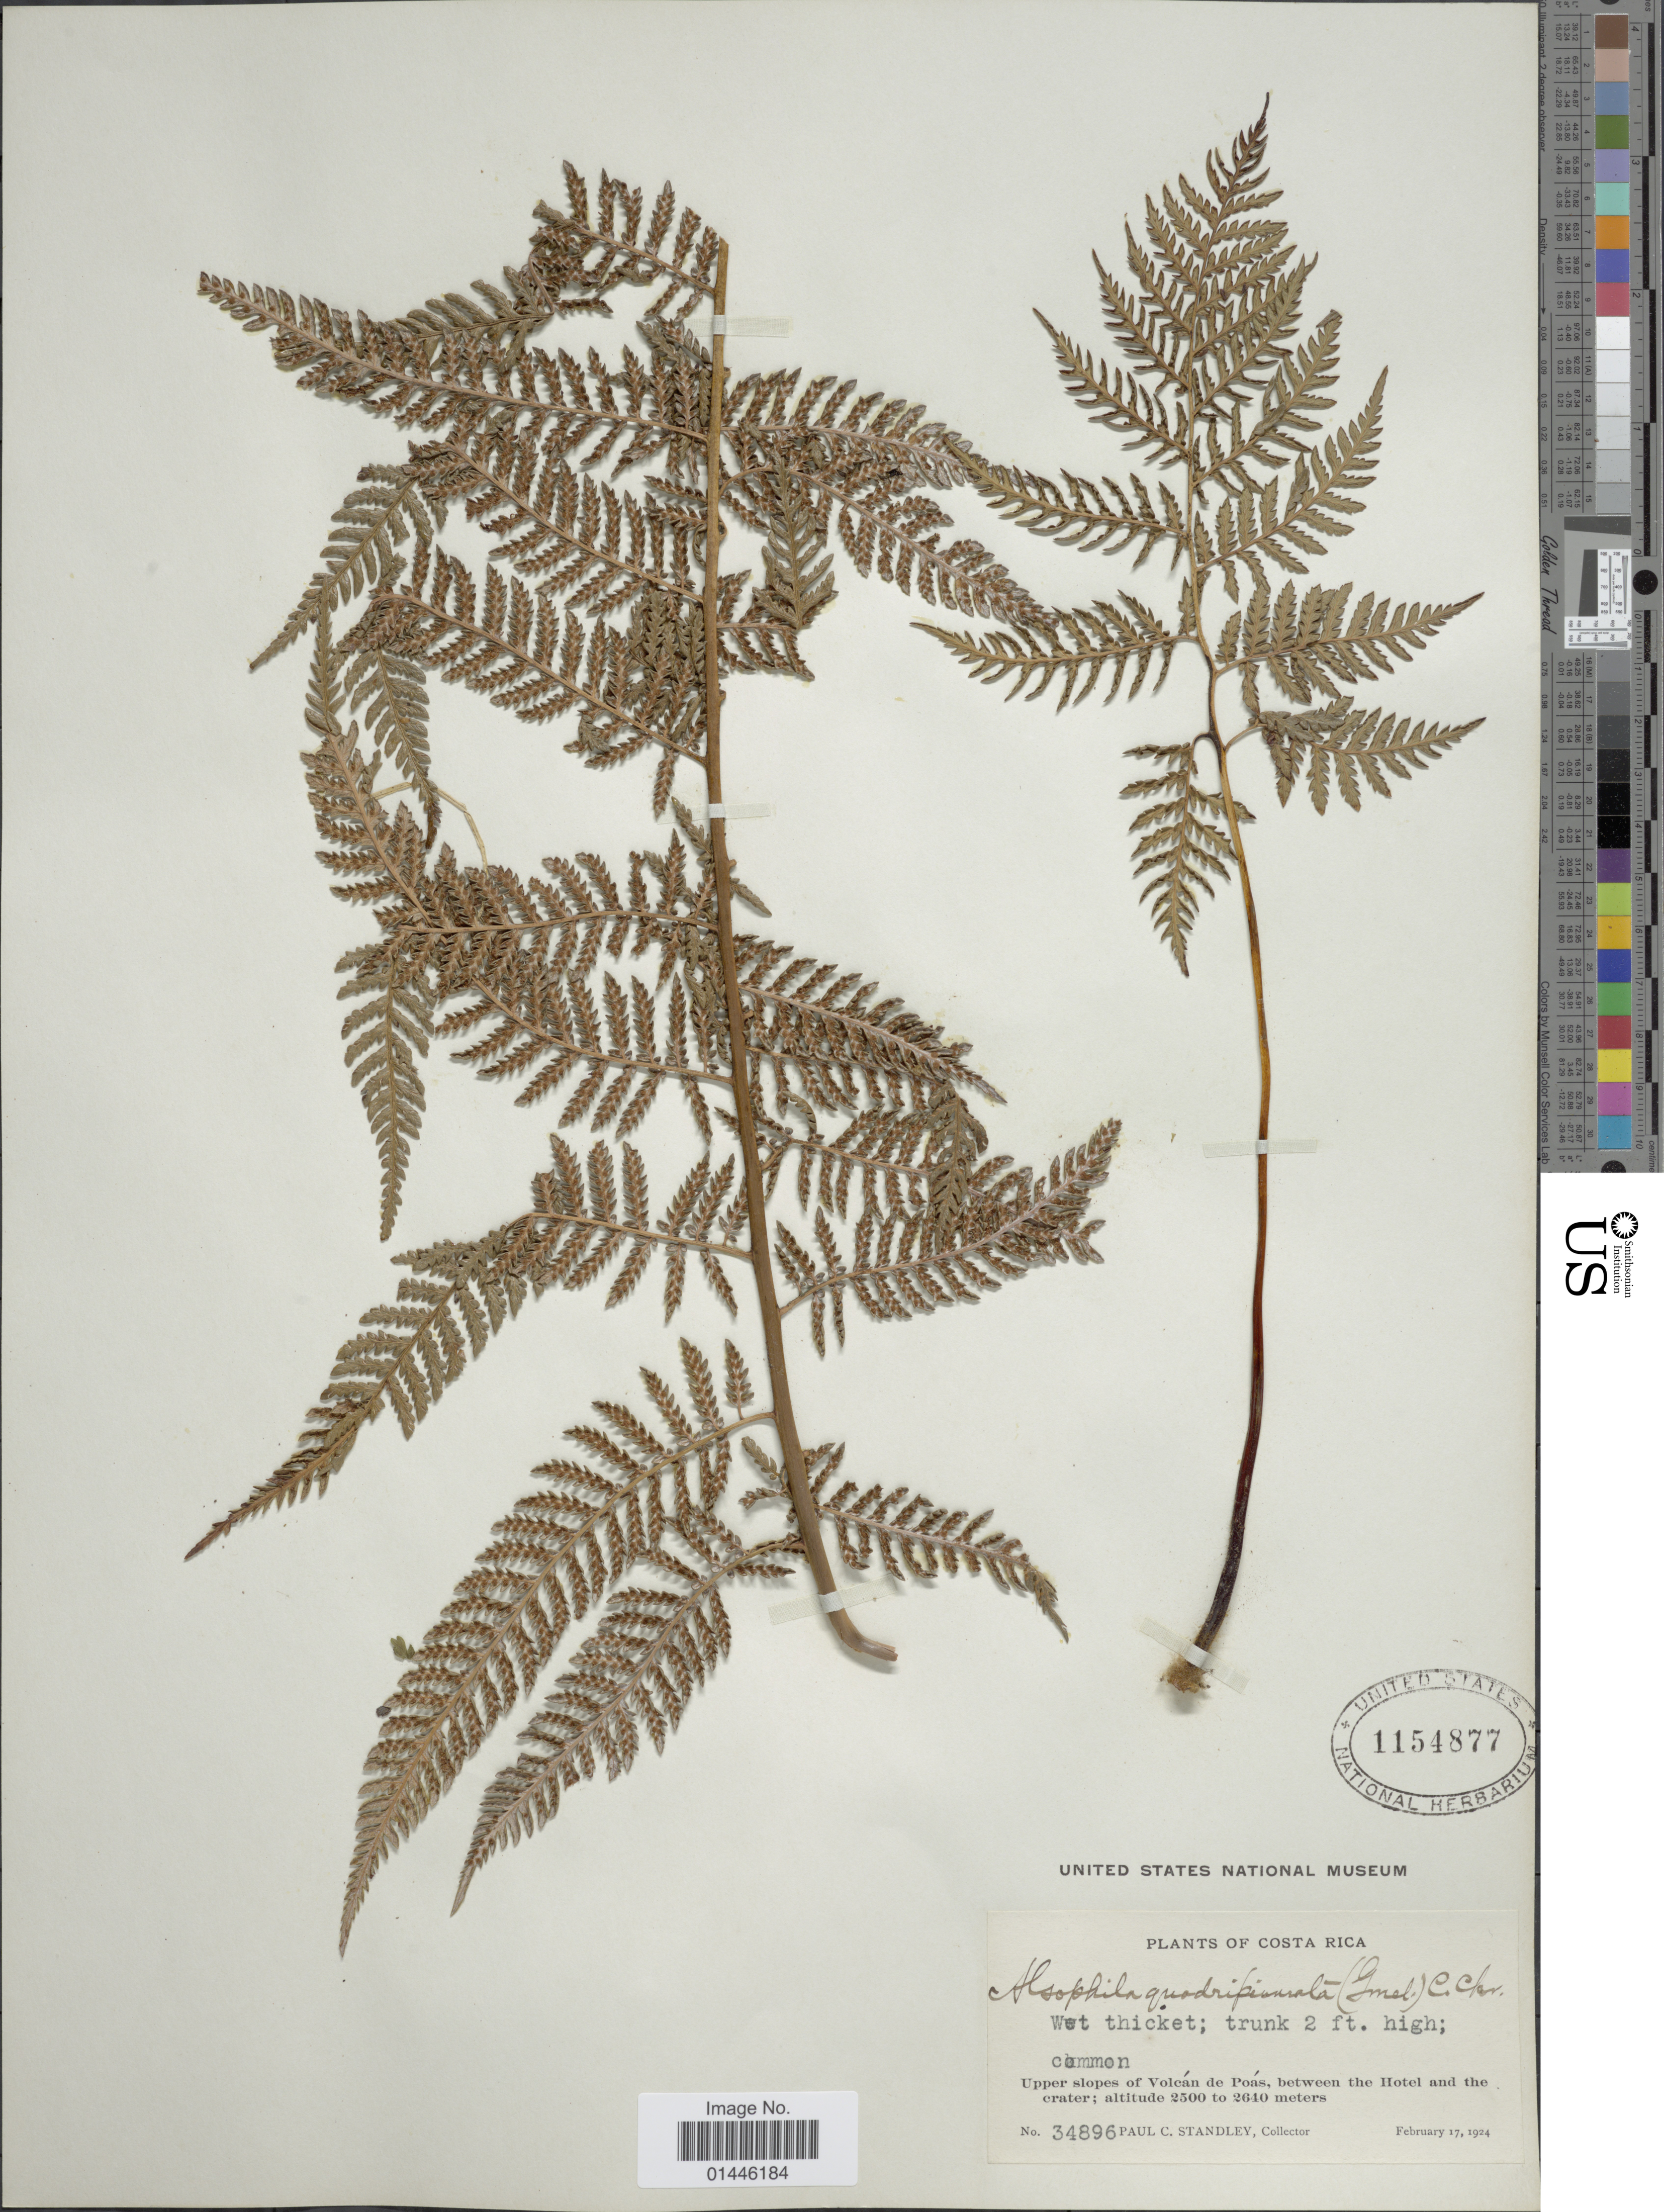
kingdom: Plantae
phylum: Tracheophyta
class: Polypodiopsida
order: Cyatheales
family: Dicksoniaceae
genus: Lophosoria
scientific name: Lophosoria quadripinnata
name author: (J.F. Gmel.) C. Chr.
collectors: P. C. Standley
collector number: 34896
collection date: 1924-02-17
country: Costa Rica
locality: Upper slopes of Volcán de Poás, between the Hotel and the crater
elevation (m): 2500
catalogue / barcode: US 1154877